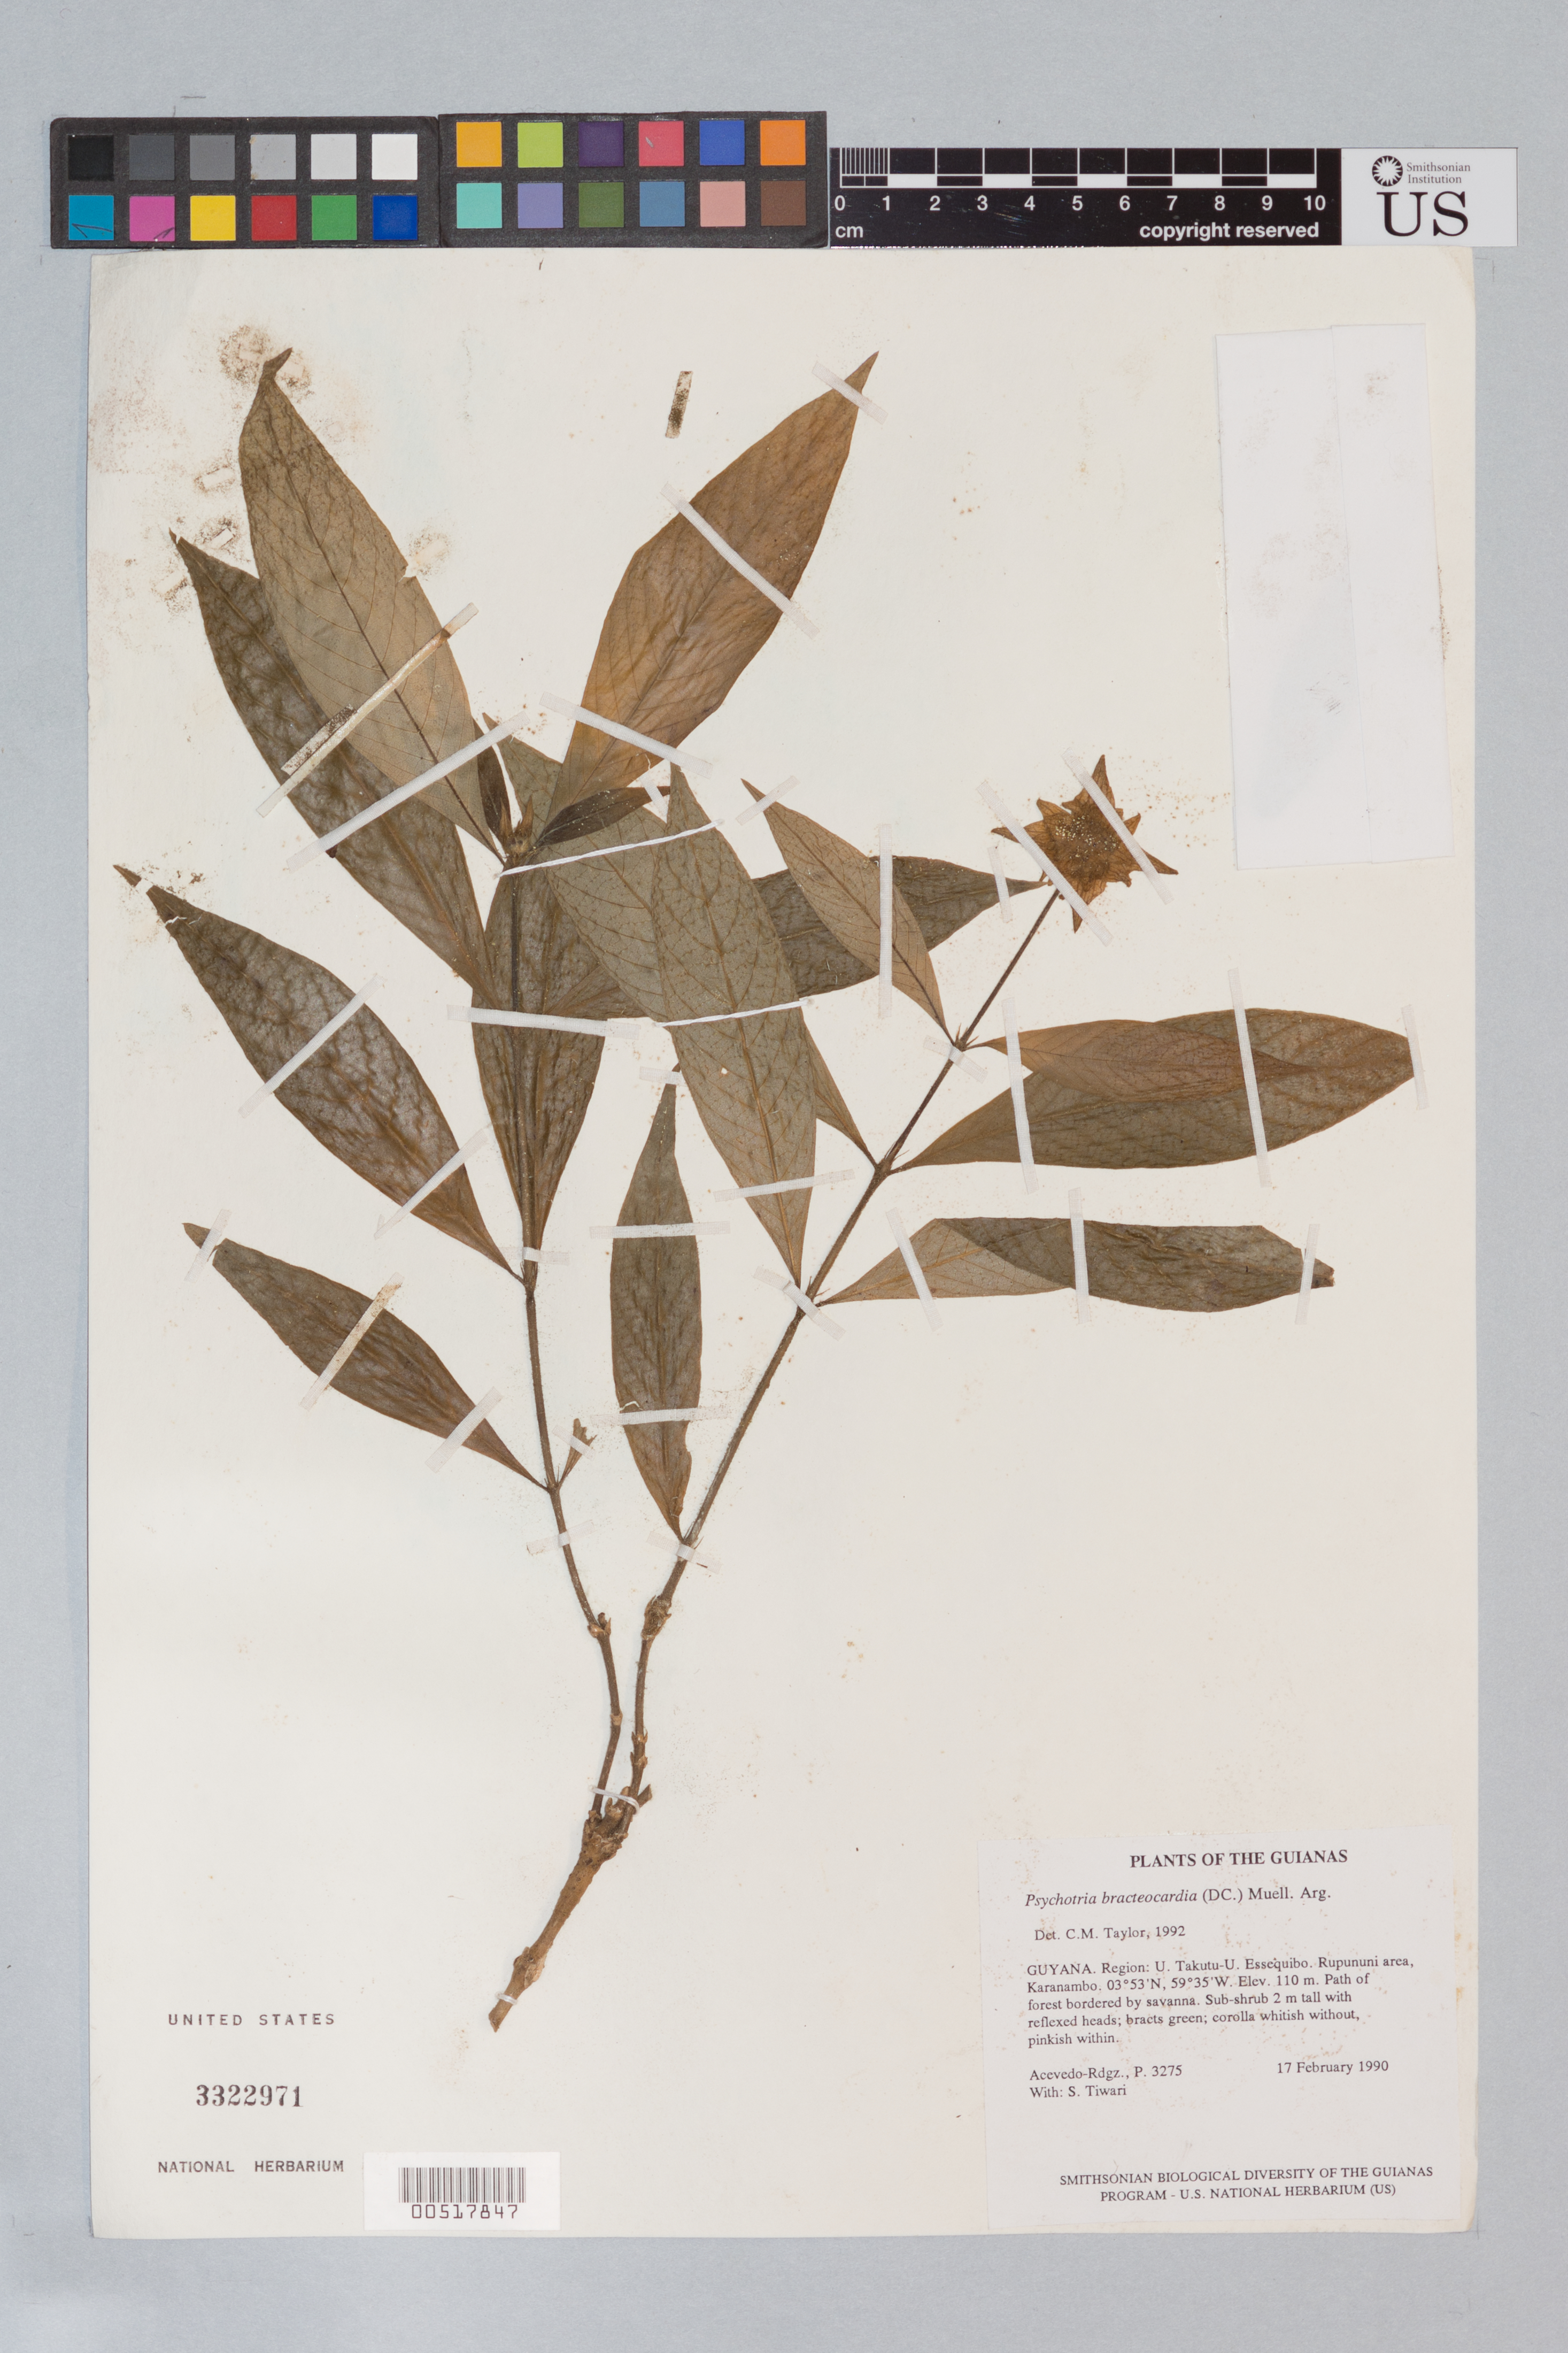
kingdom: Plantae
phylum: Tracheophyta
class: Magnoliopsida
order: Gentianales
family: Rubiaceae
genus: Psychotria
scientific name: Psychotria bracteocardia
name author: (DC.) Müll. Arg.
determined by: Taylor, Charlotte M.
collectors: P. Acevedo-Rodr. & S. Tiwari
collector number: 3275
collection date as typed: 17 Feb 1990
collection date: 1990-02-17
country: Guyana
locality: U. Takutu - U. Essequibo. Rupununi area, Karanambo.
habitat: Path of forest bordered by savanna.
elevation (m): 110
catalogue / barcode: US 3322971